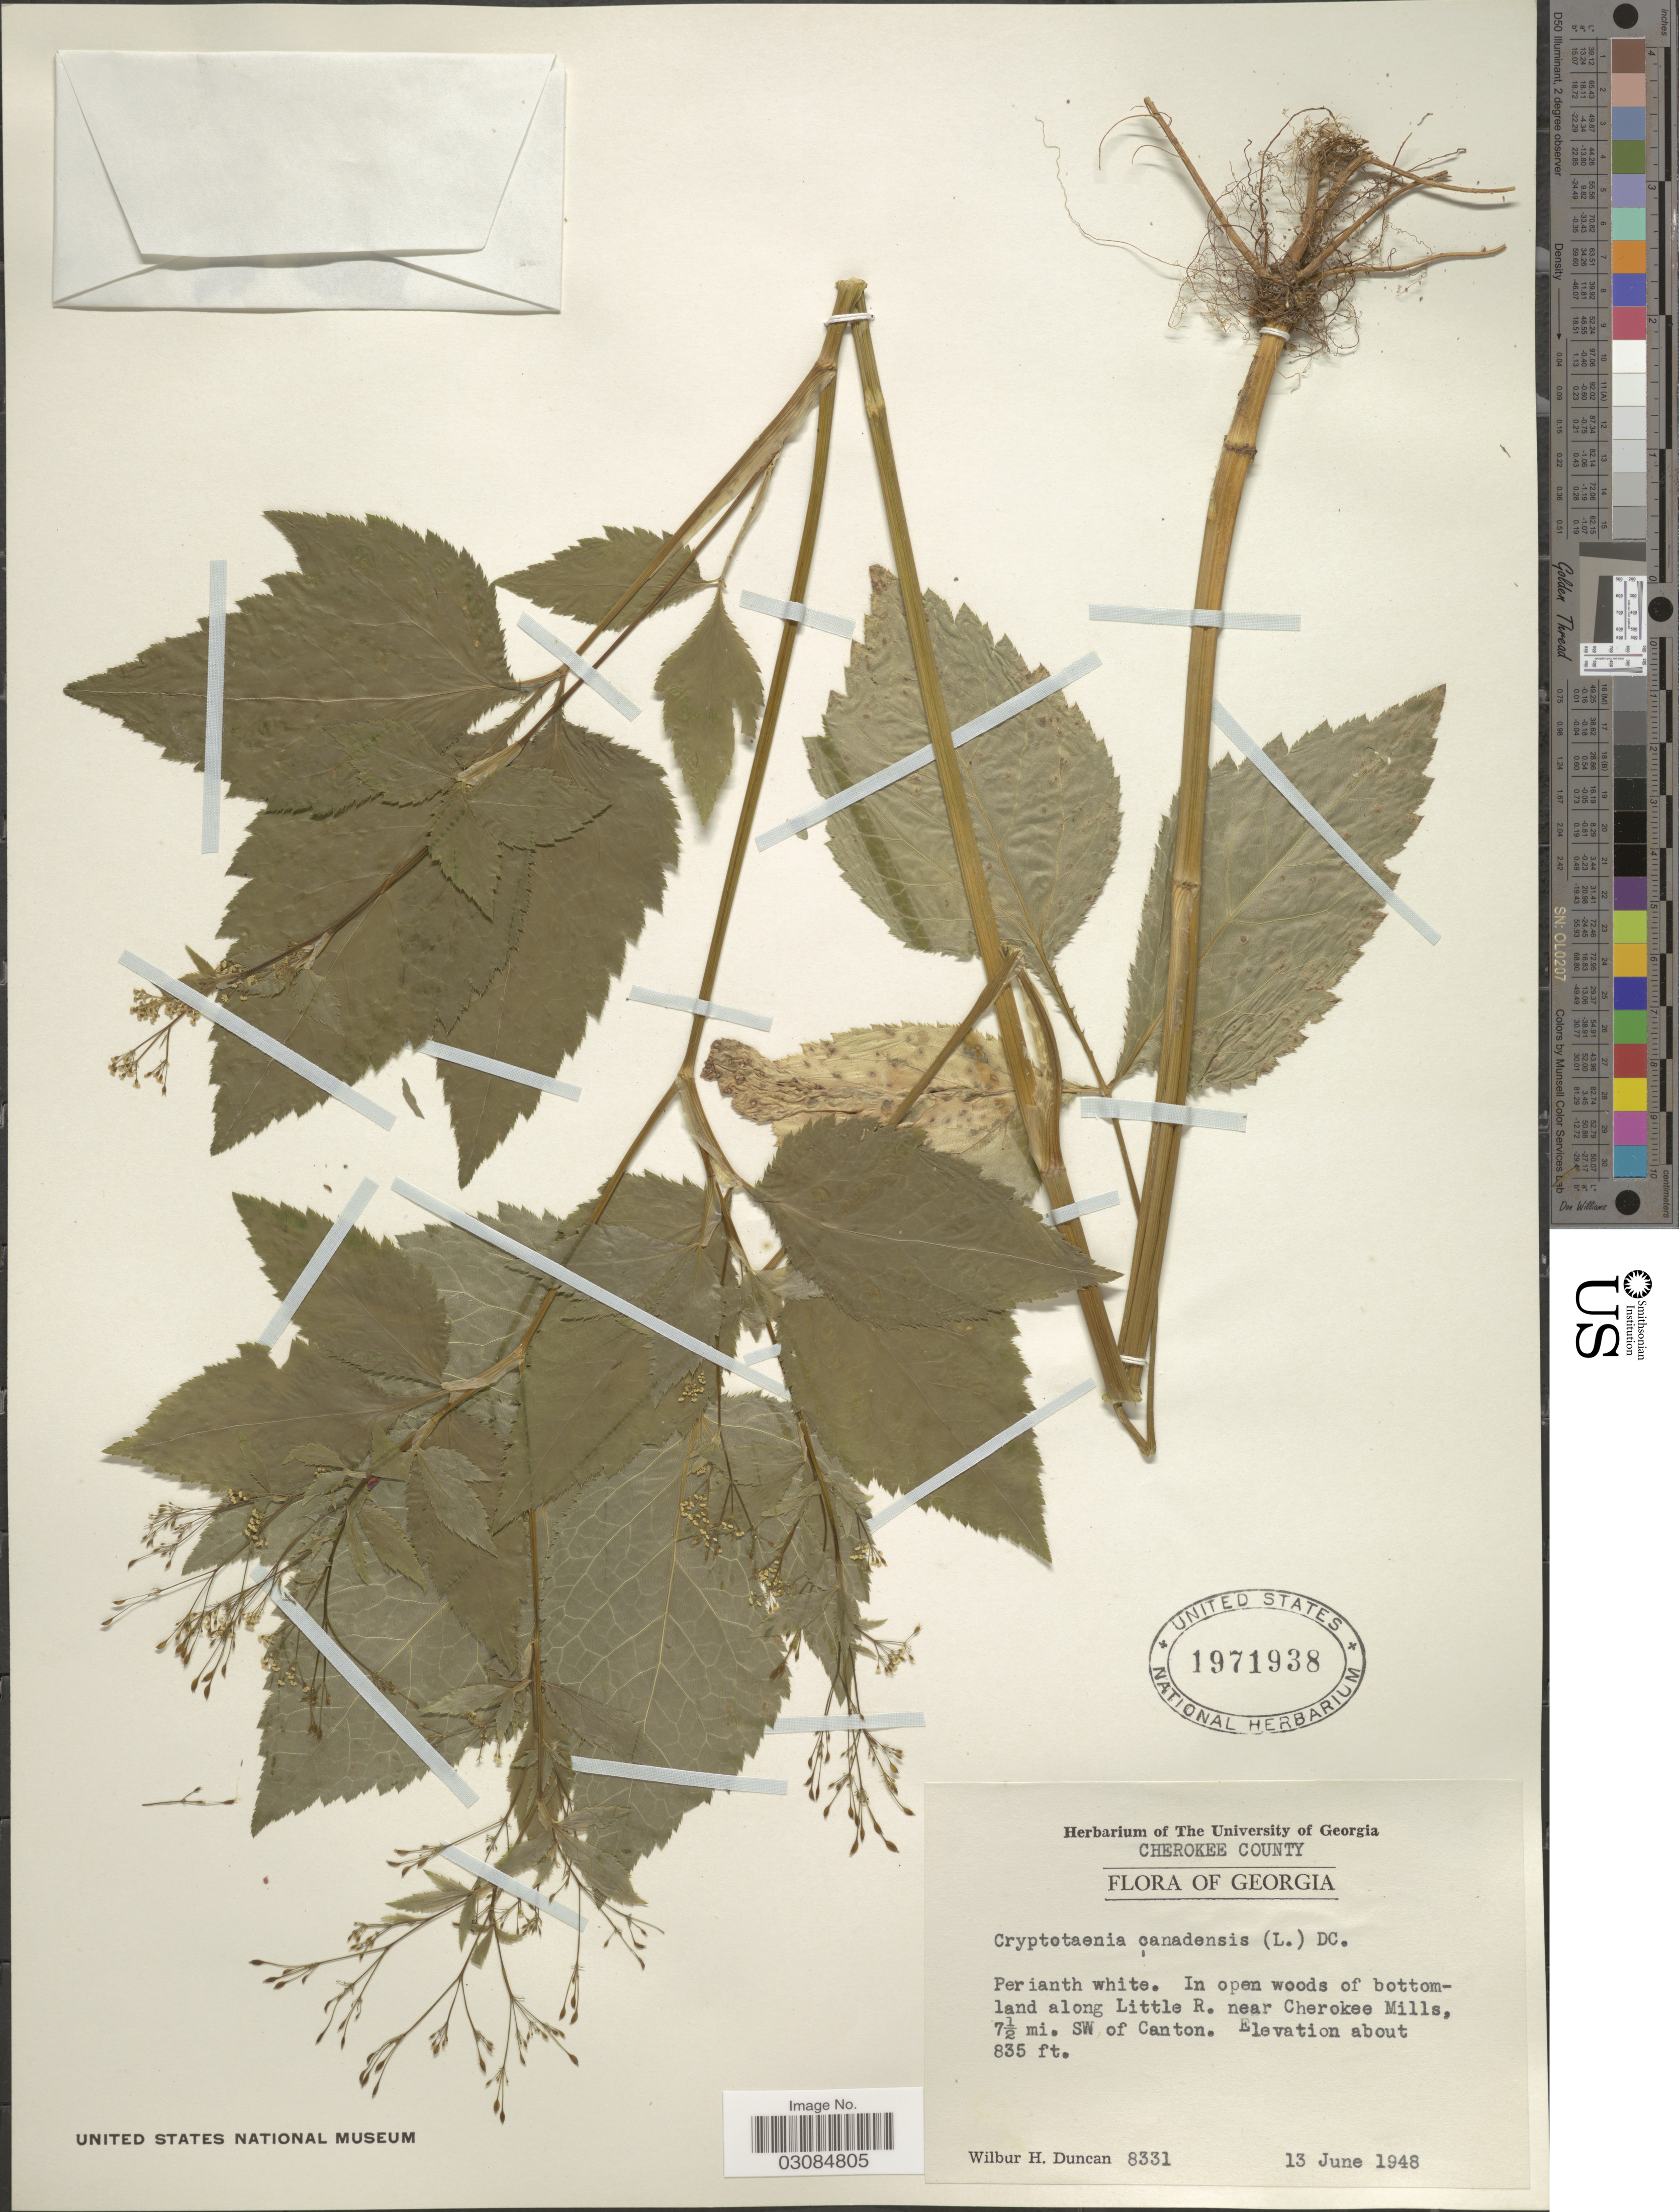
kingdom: Plantae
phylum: Tracheophyta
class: Magnoliopsida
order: Apiales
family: Apiaceae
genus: Cryptotaenia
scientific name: Cryptotaenia canadensis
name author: (L.) DC.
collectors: W. H. Duncan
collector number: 8331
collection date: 1948-06-13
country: United States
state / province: Georgia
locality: Cherokee County. In open woods of bottomland along Little R. near Cherokee Mills, 7½ mi. SW of Canton.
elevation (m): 255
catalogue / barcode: US 1971938